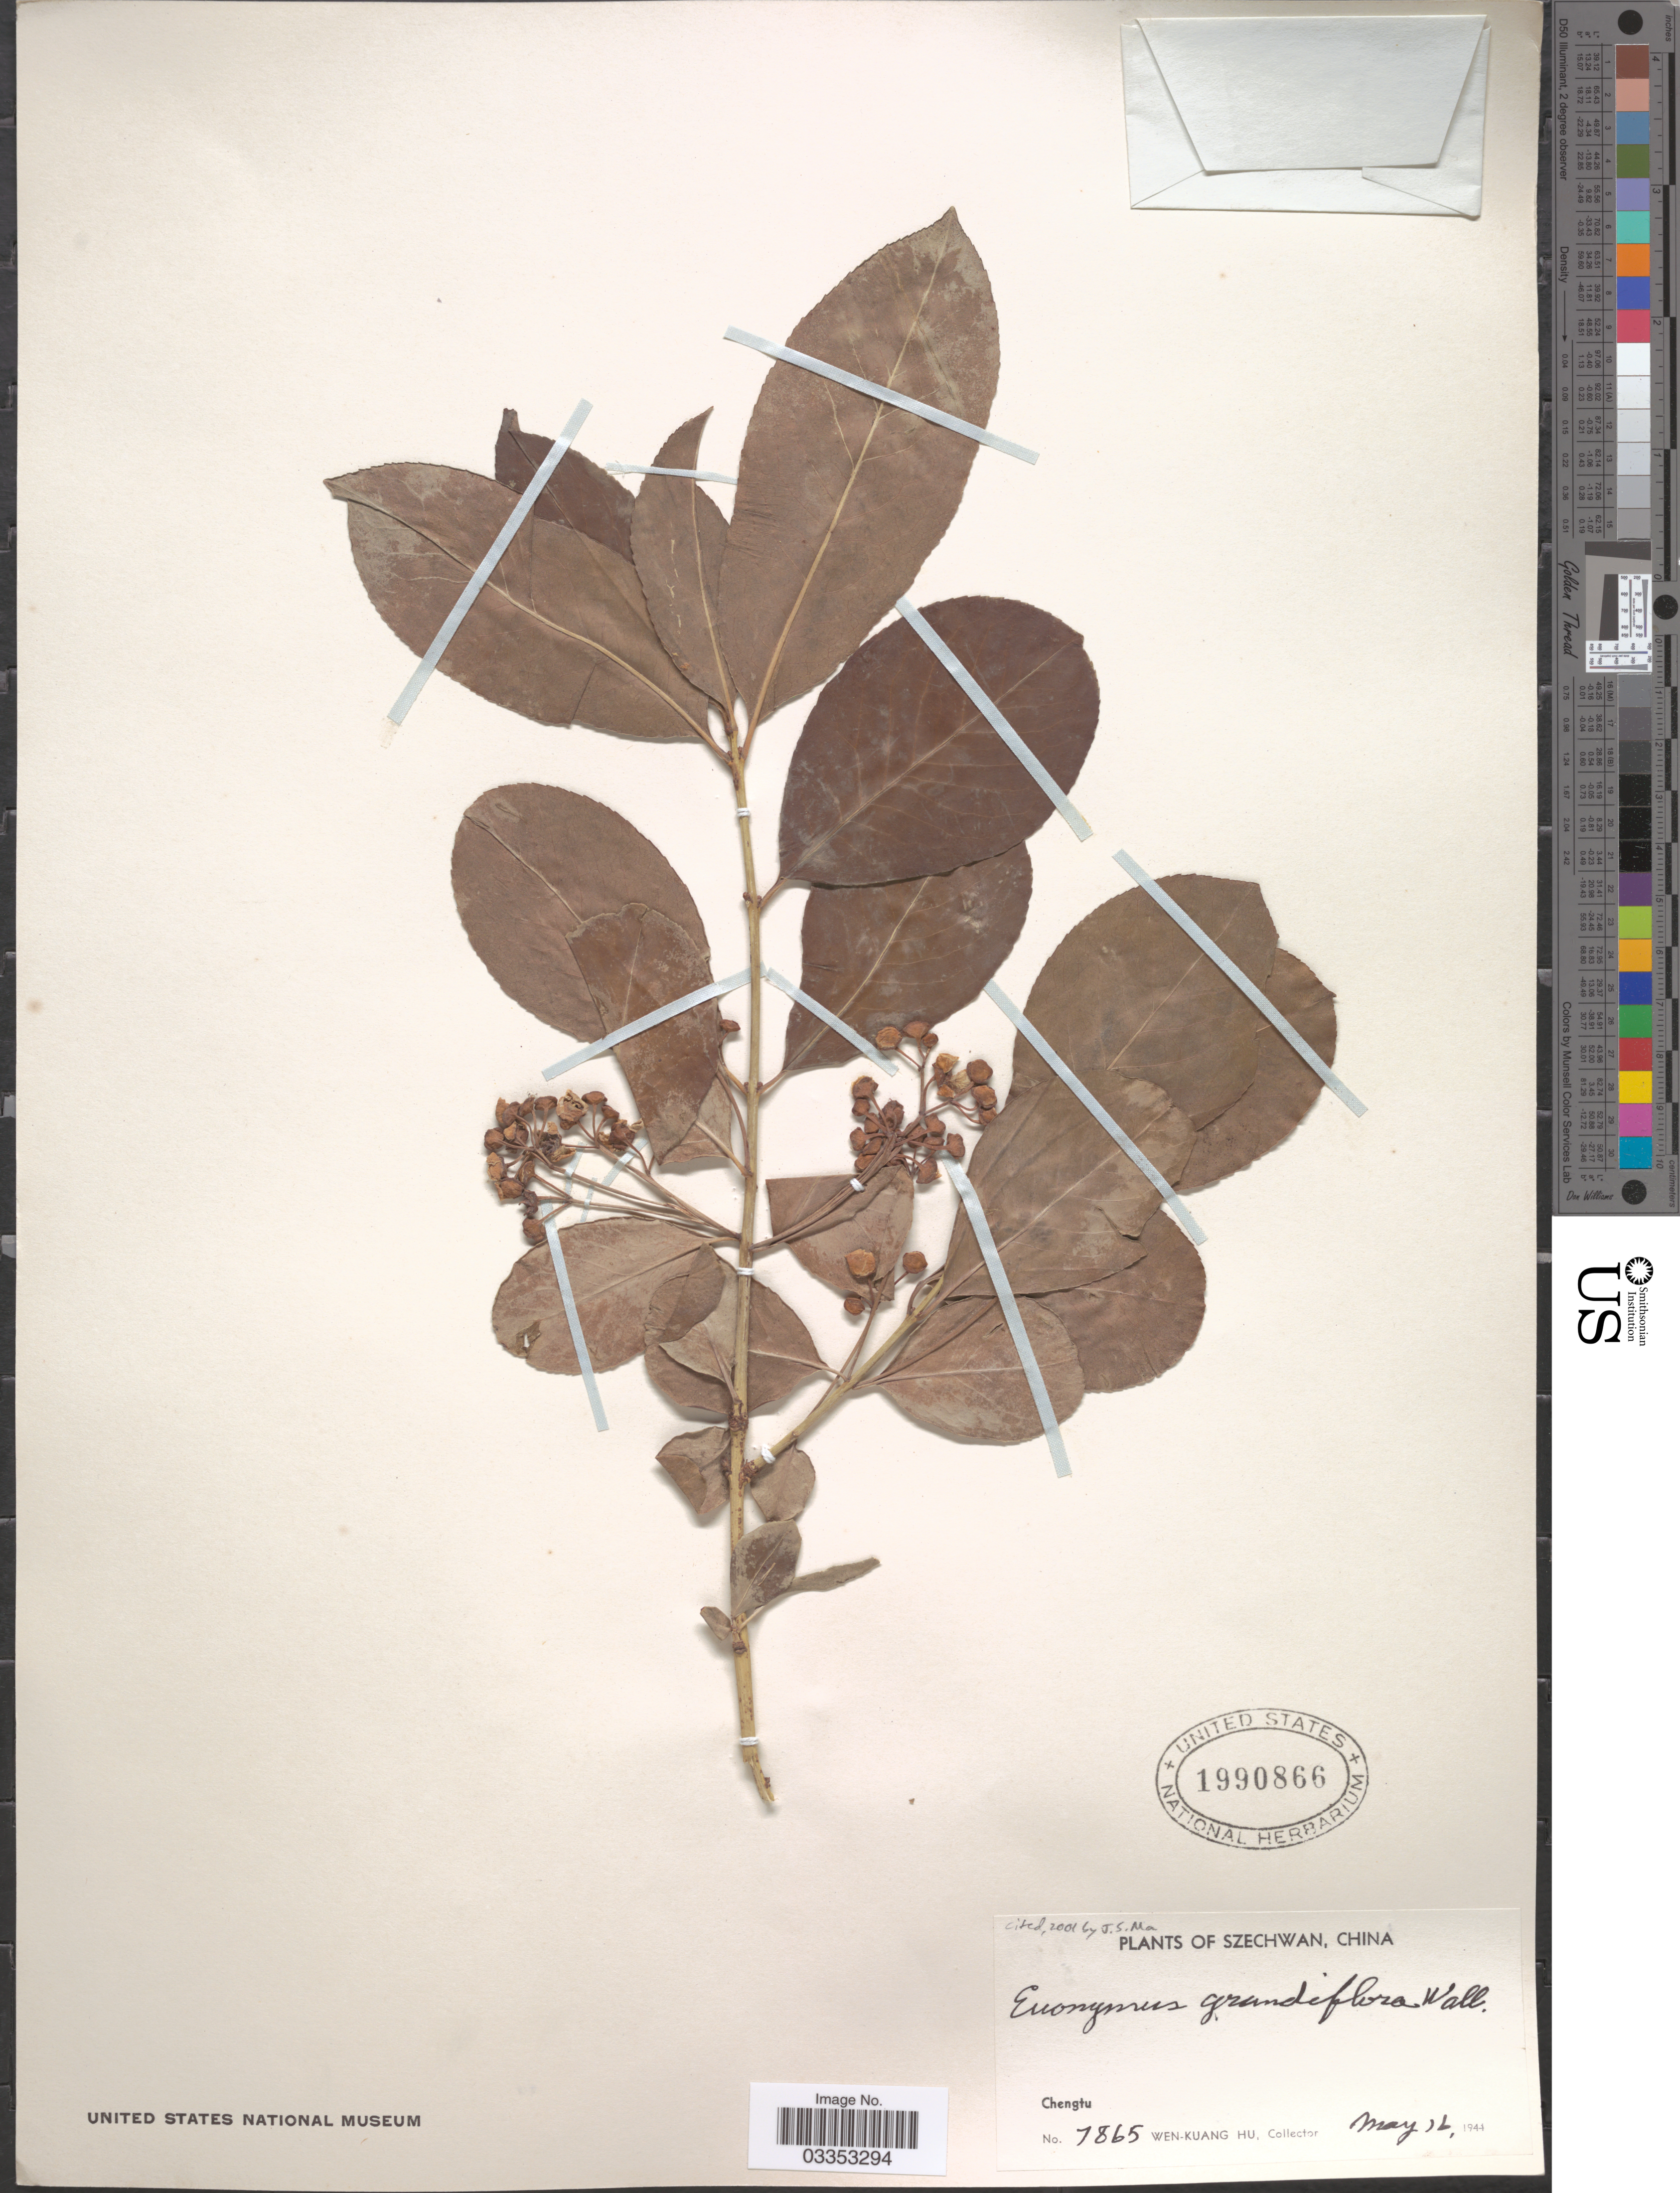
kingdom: Plantae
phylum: Tracheophyta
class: Magnoliopsida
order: Celastrales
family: Celastraceae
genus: Euonymus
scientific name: Euonymus grandiflorus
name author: Wall.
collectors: W. K. Hu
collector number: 7865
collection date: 1944-05-16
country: China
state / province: Sichuan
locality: Szechwan. Chengtu.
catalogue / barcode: US 1990866